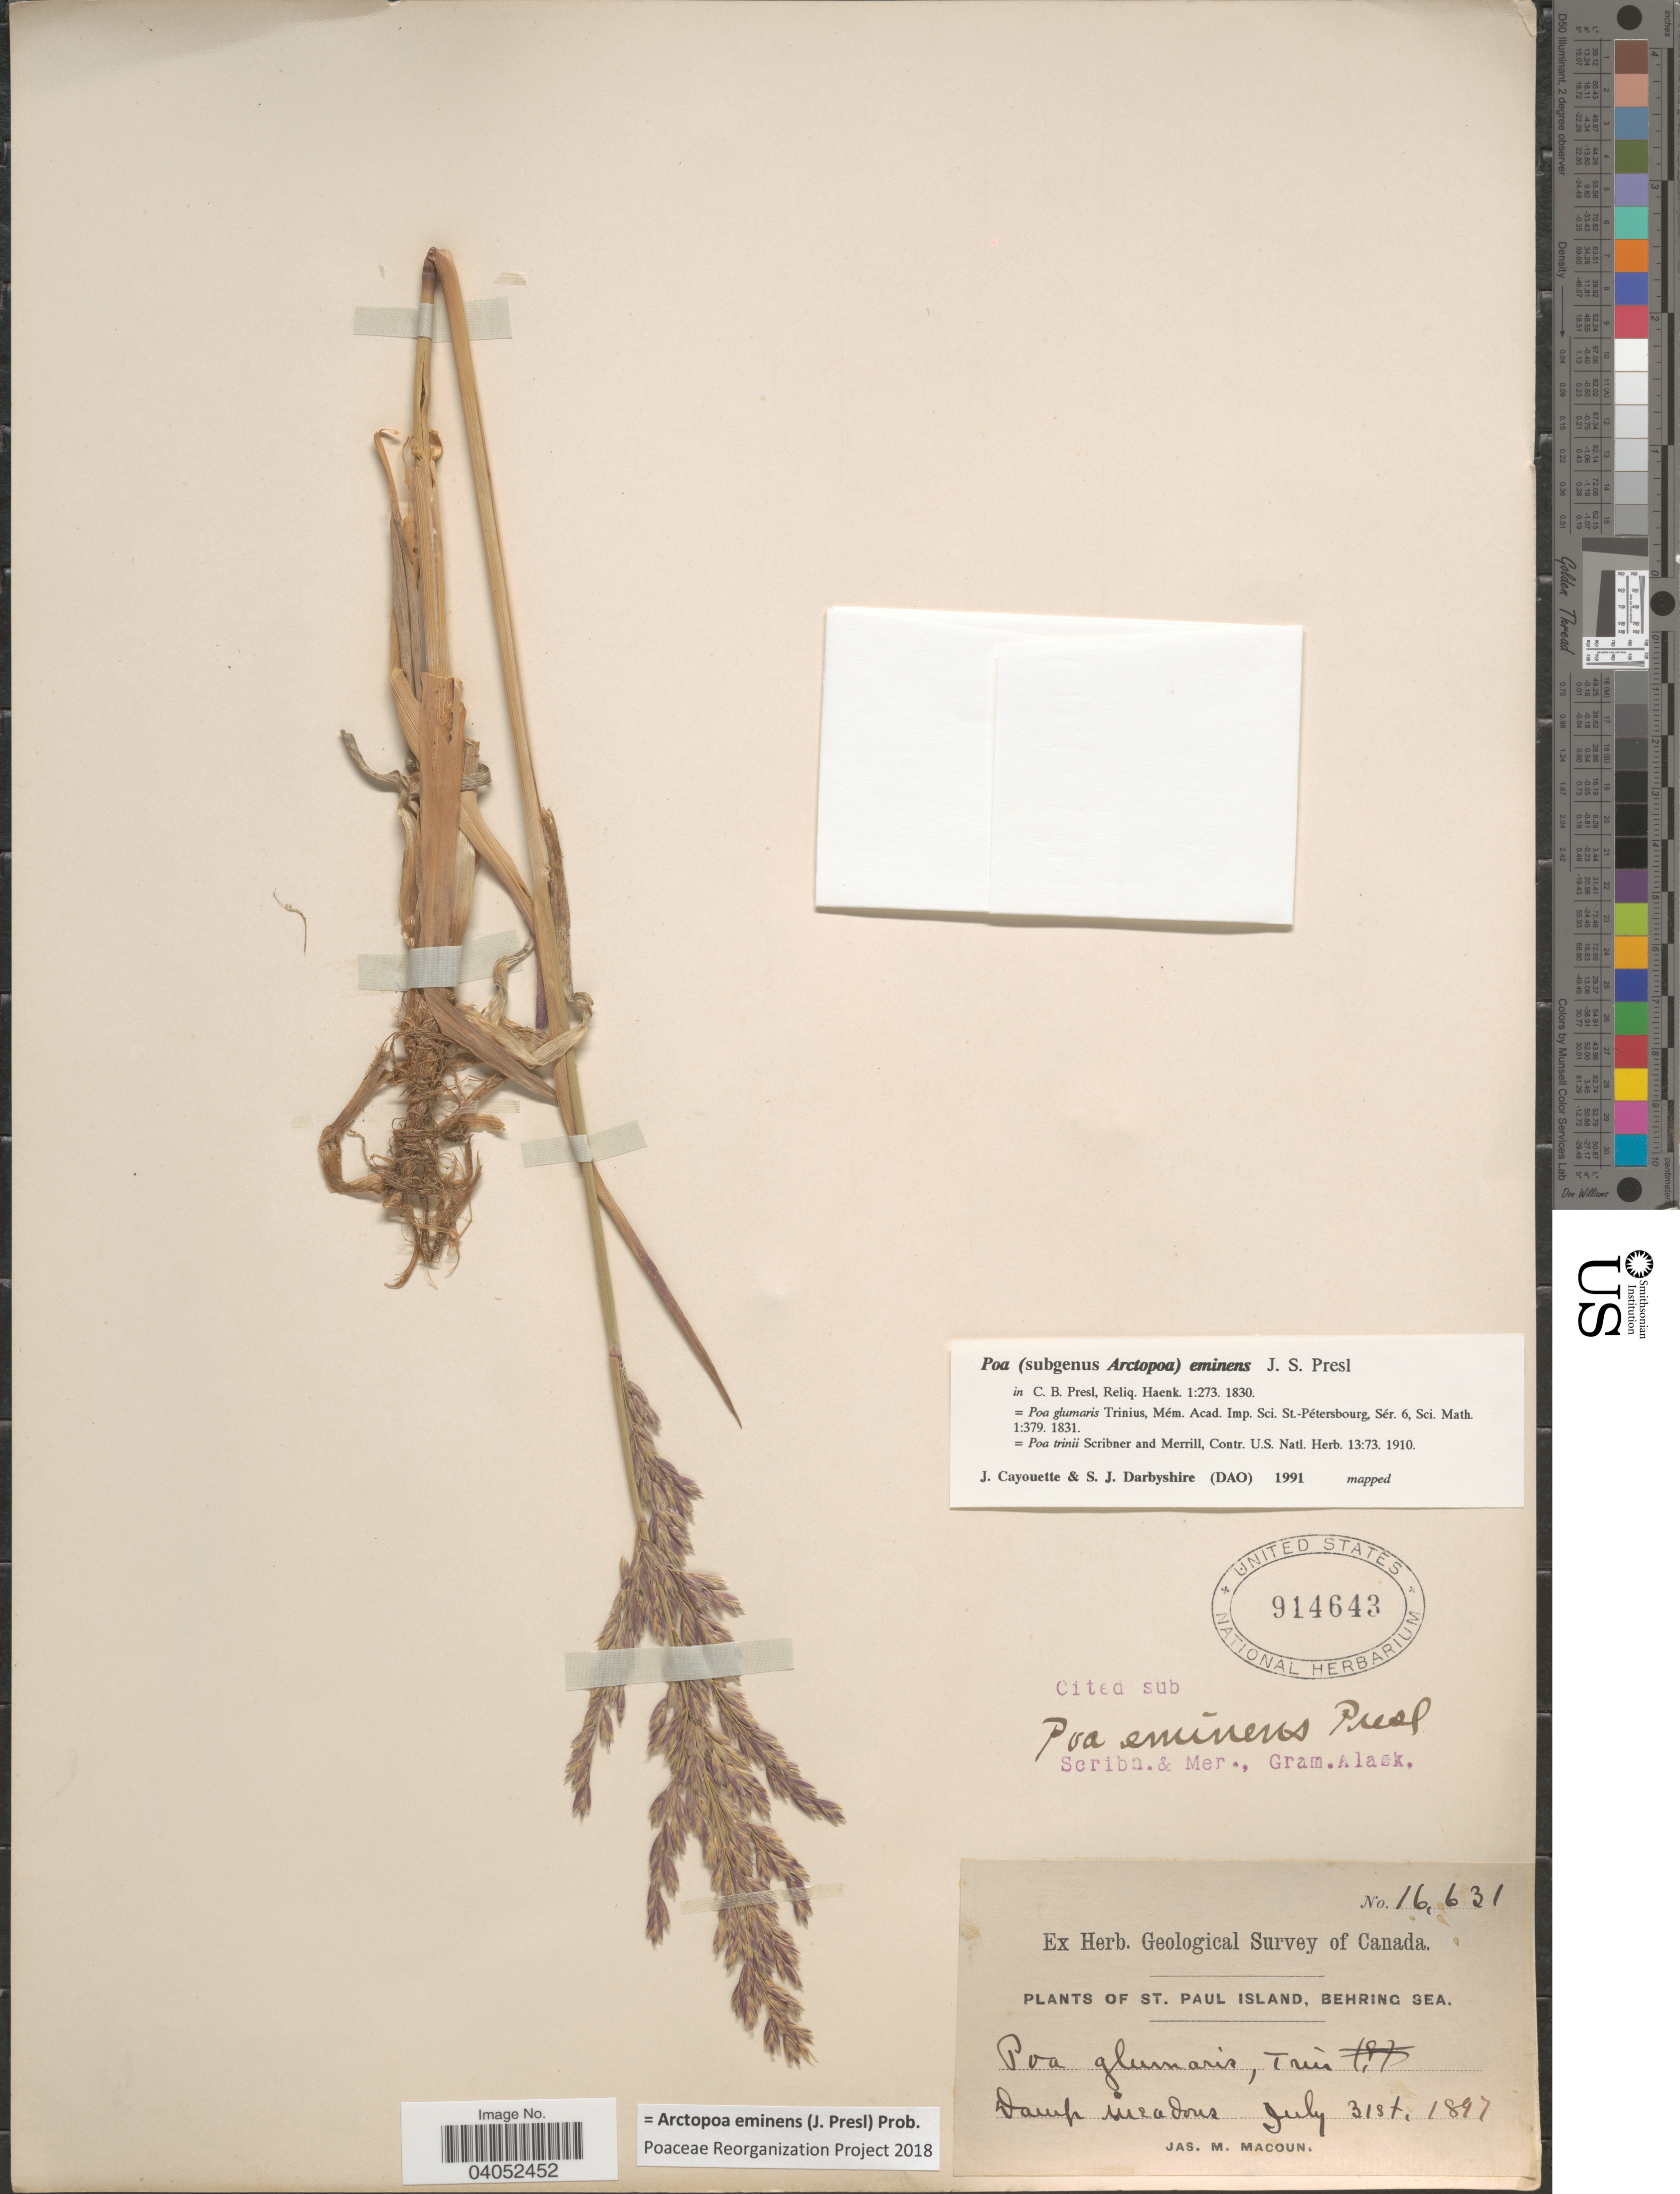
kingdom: Plantae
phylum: Tracheophyta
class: Liliopsida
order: Poales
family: Poaceae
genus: Arctopoa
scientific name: Arctopoa eminens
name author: (J. Presl) Prob.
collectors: J. M. Macoun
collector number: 16631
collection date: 1897-07-31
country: United States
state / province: Alaska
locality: St. Paul Island, Behring Sea.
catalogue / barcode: US 914643